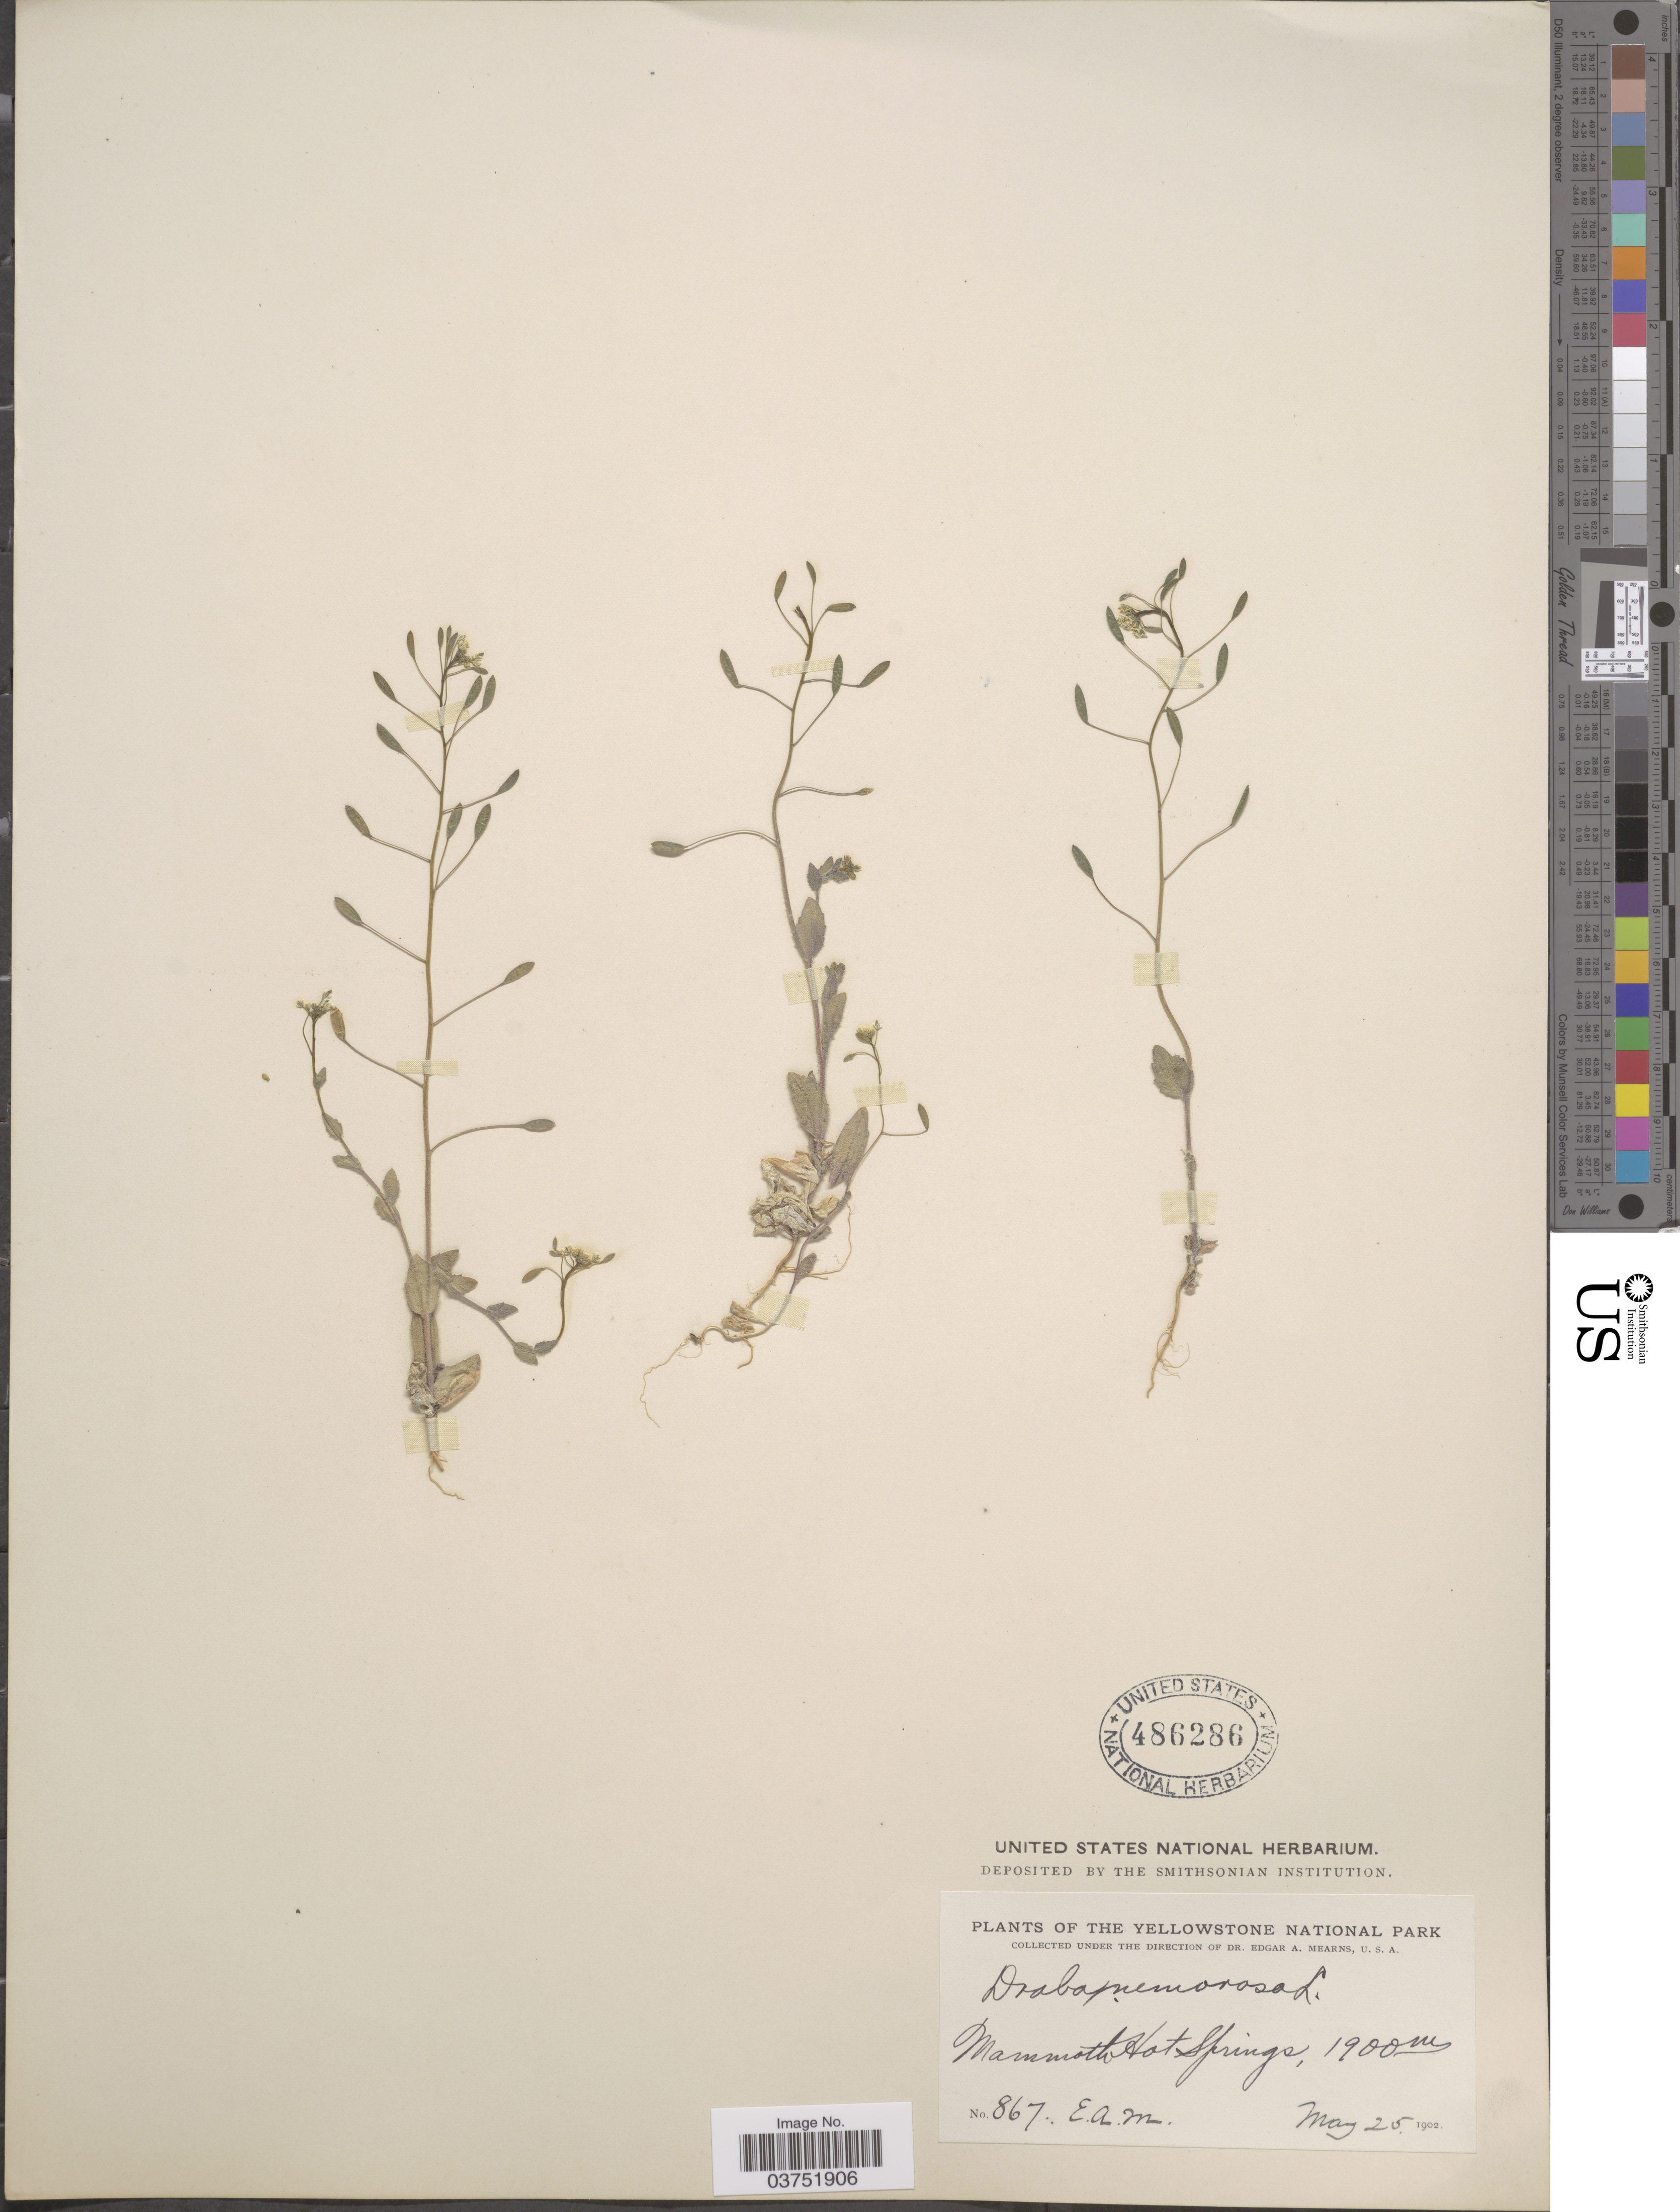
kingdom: Plantae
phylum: Tracheophyta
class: Magnoliopsida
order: Brassicales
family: Brassicaceae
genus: Draba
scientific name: Draba nemorosa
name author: L.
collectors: E. A. Mearns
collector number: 867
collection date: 1902-05-25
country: United States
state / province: Wyoming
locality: The Yellowstone National Park. Mammoth Hot Springs.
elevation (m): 1900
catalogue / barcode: US 486286